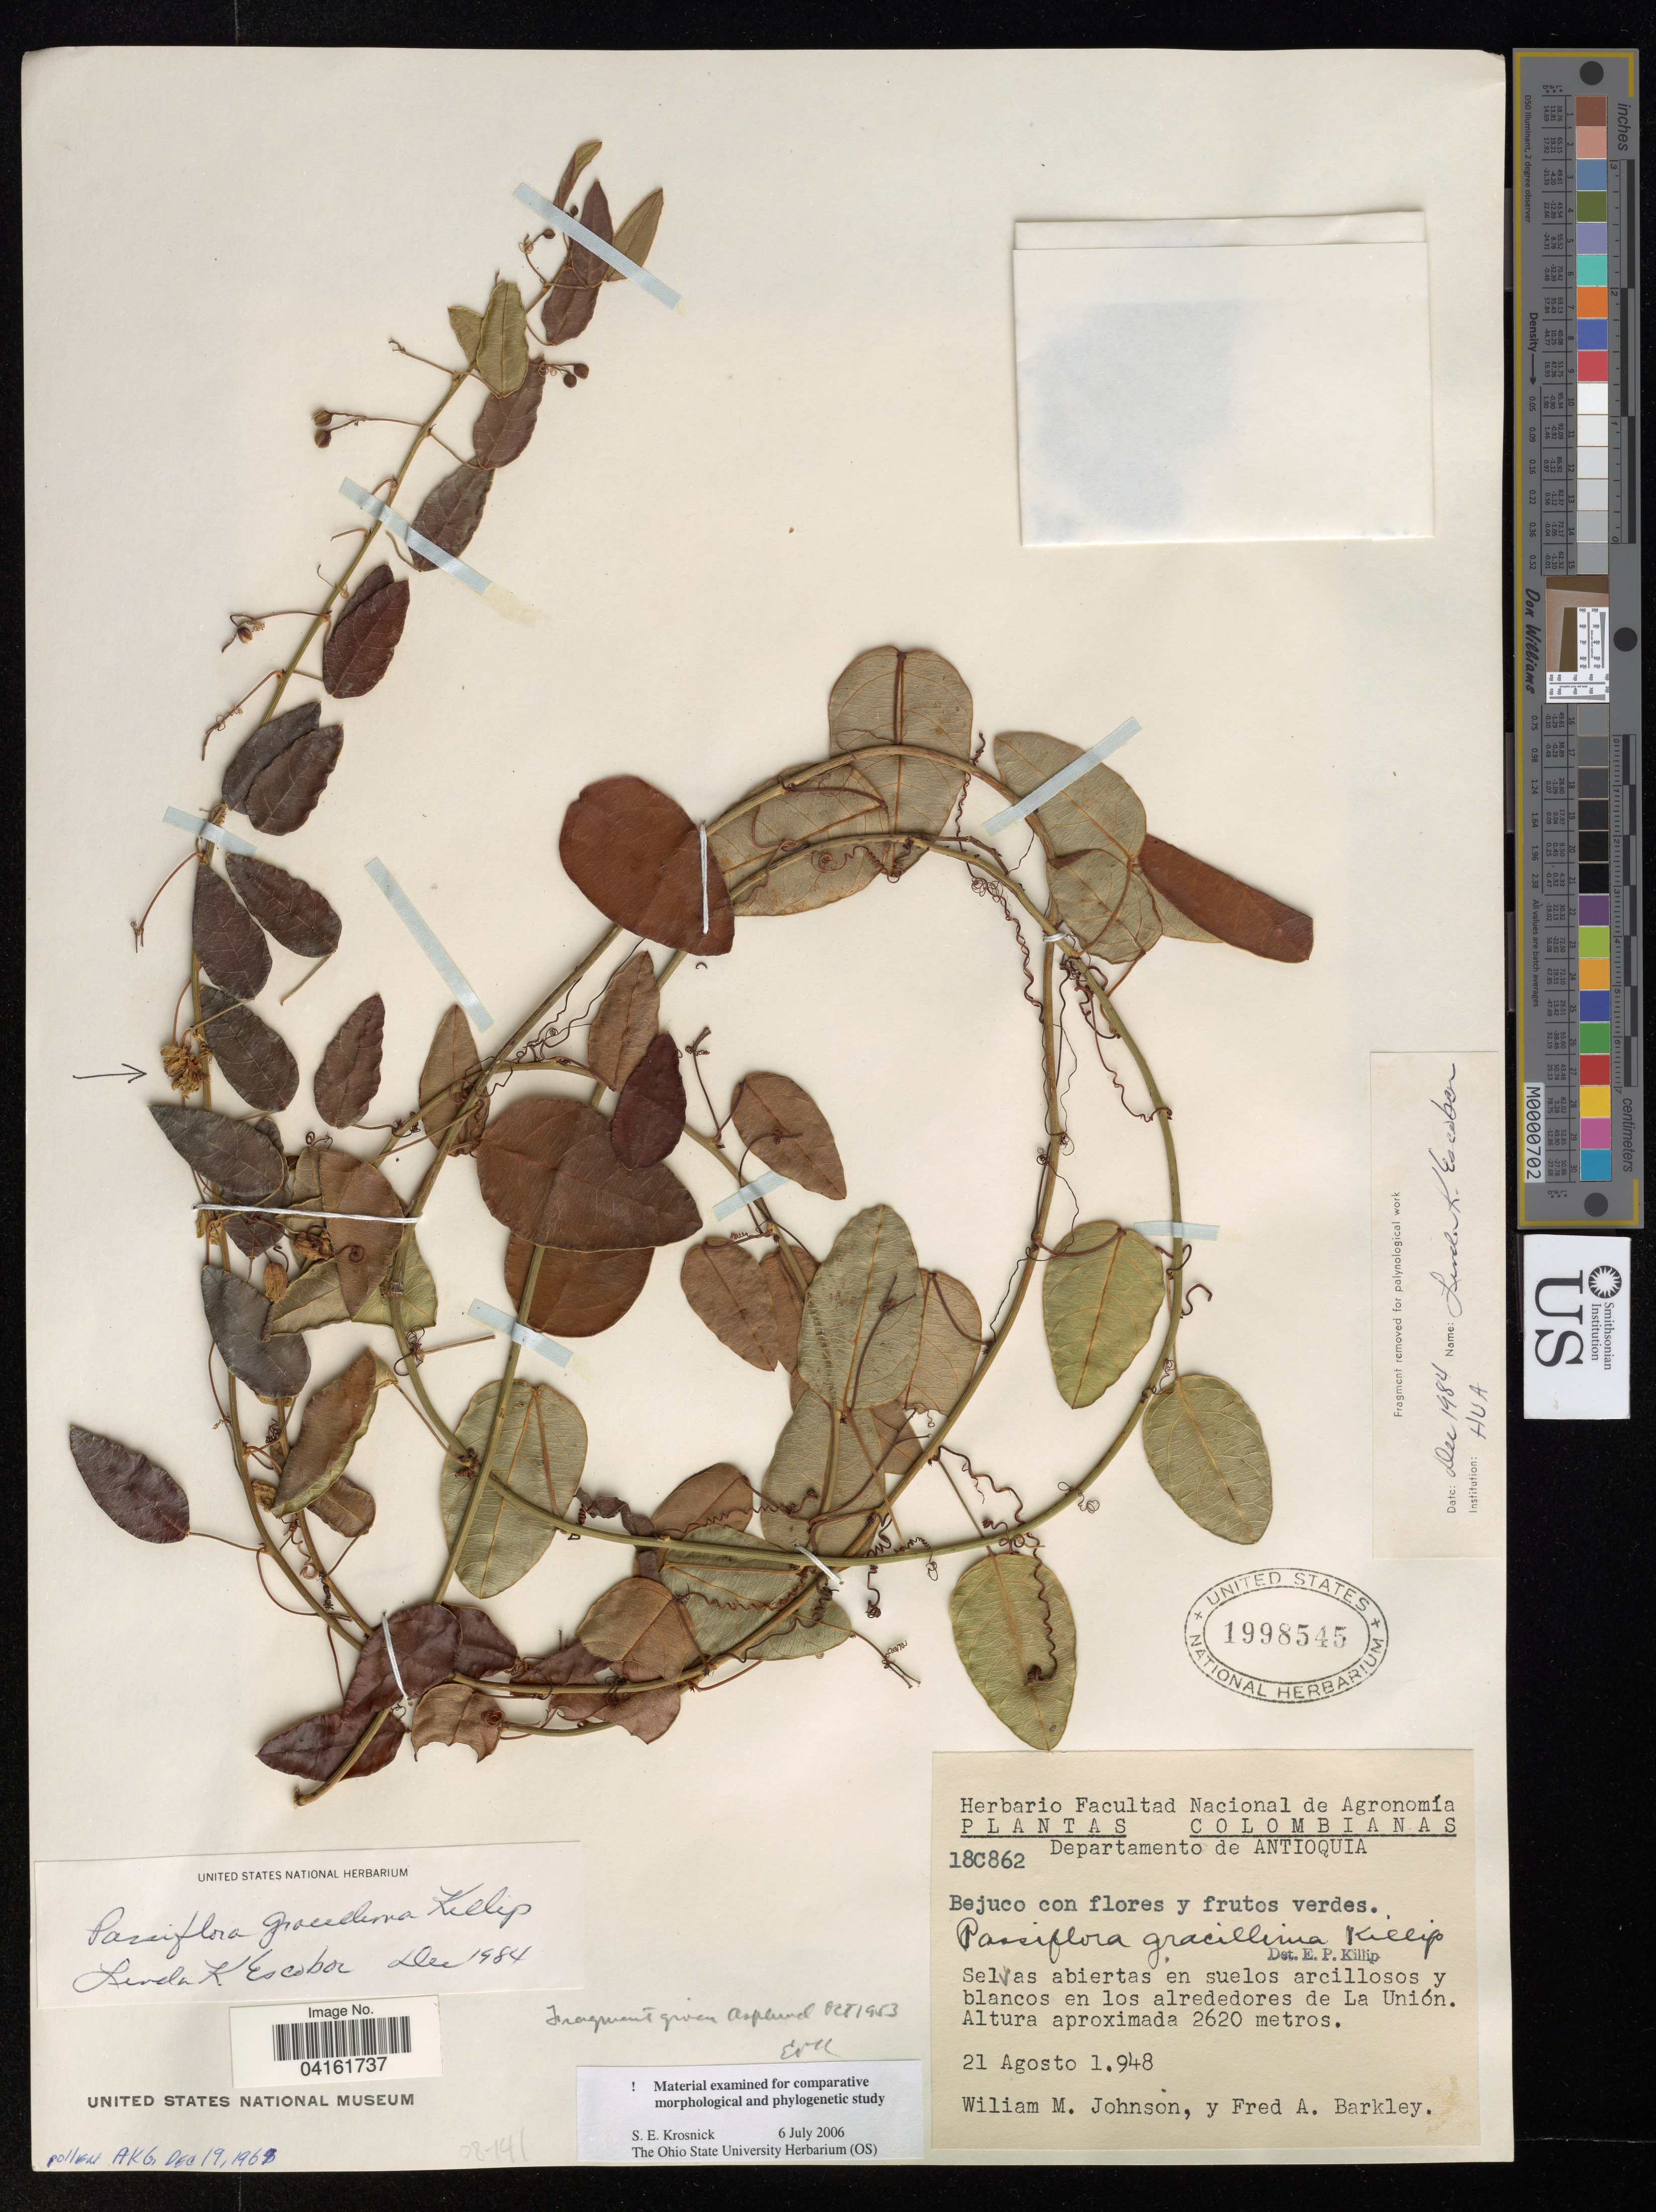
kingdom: Plantae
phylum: Tracheophyta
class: Magnoliopsida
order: Malpighiales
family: Passifloraceae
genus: Passiflora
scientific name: Passiflora gracillima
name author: Killip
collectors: W. M. Johnson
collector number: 18C862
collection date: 1948-08-21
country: Colombia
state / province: Antioquia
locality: Departamento de Antioquia. Selvas abiertas en suelos arcillosos y blancos en los alrededores de La Unión.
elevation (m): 2620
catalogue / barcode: US 1998545